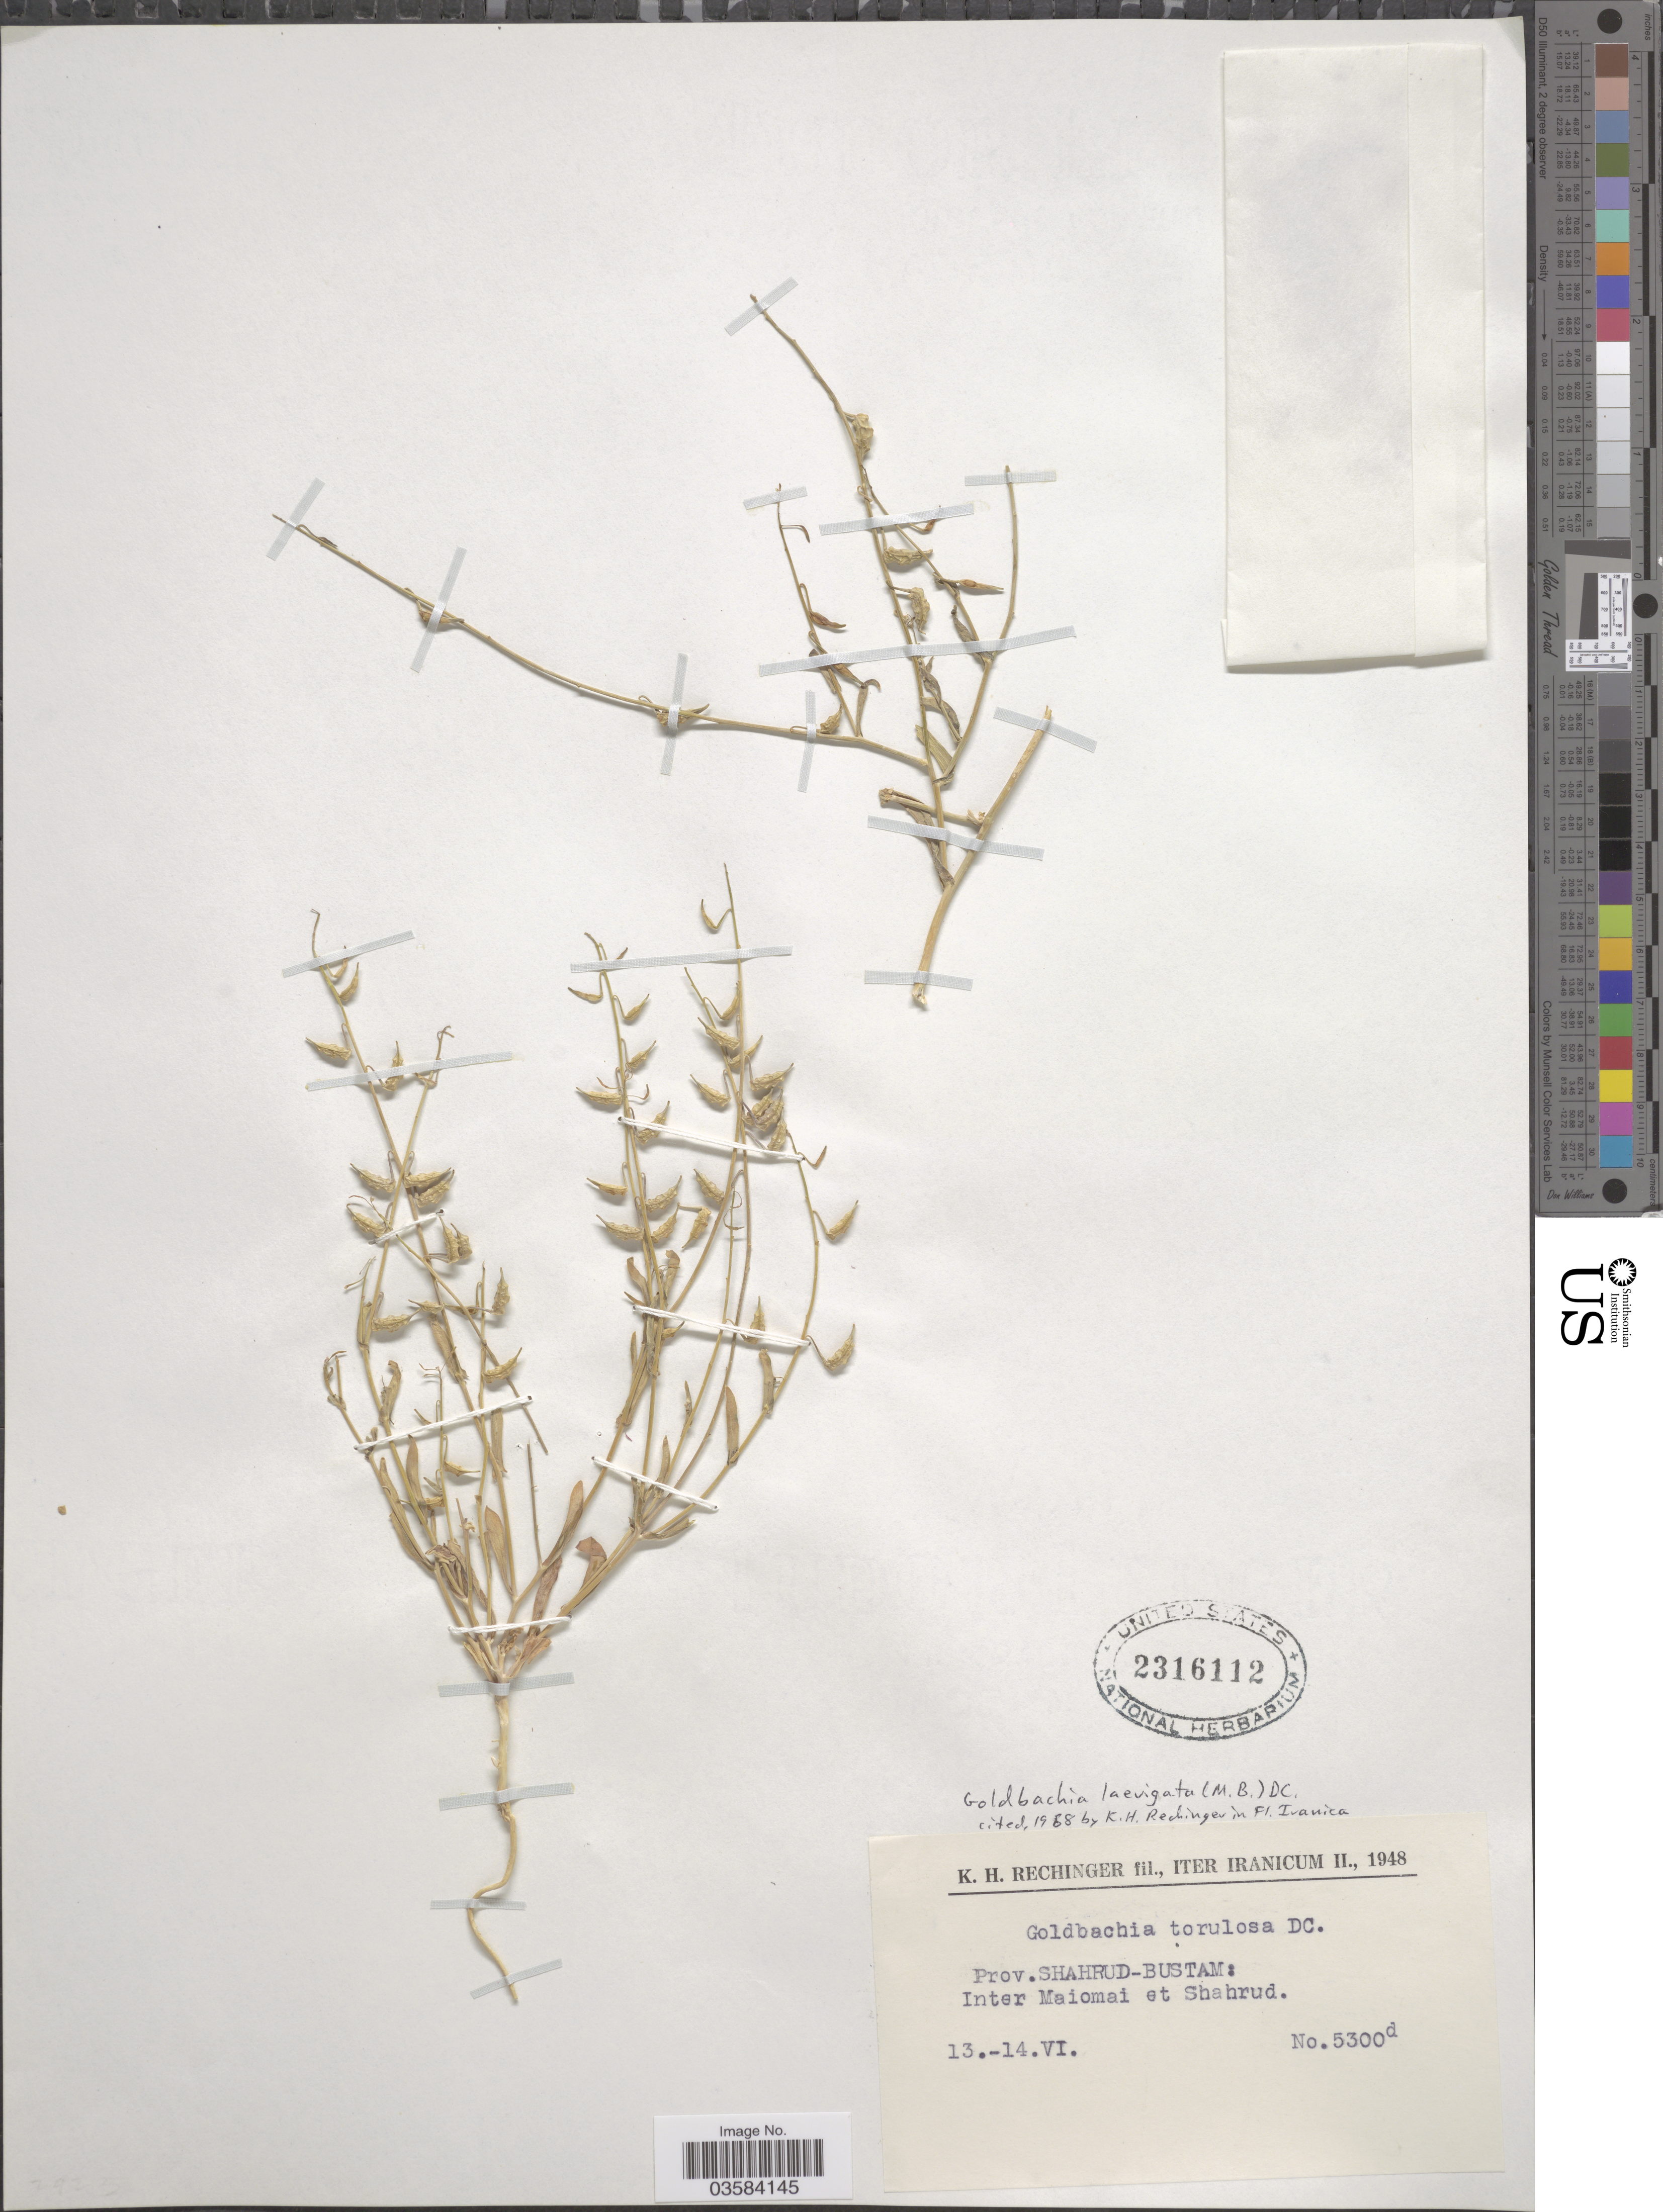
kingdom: Plantae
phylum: Tracheophyta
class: Magnoliopsida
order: Brassicales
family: Brassicaceae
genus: Goldbachia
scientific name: Goldbachia laevigata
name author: (M. Bieb.) DC.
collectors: K. H. Rechinger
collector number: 5300d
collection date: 1948-06-13/1948-06-14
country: Iran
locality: Iter Iranicum II. Prov.Shahrud-Bustam: Inter Maiomai et Shahrud.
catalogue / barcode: US 2316112